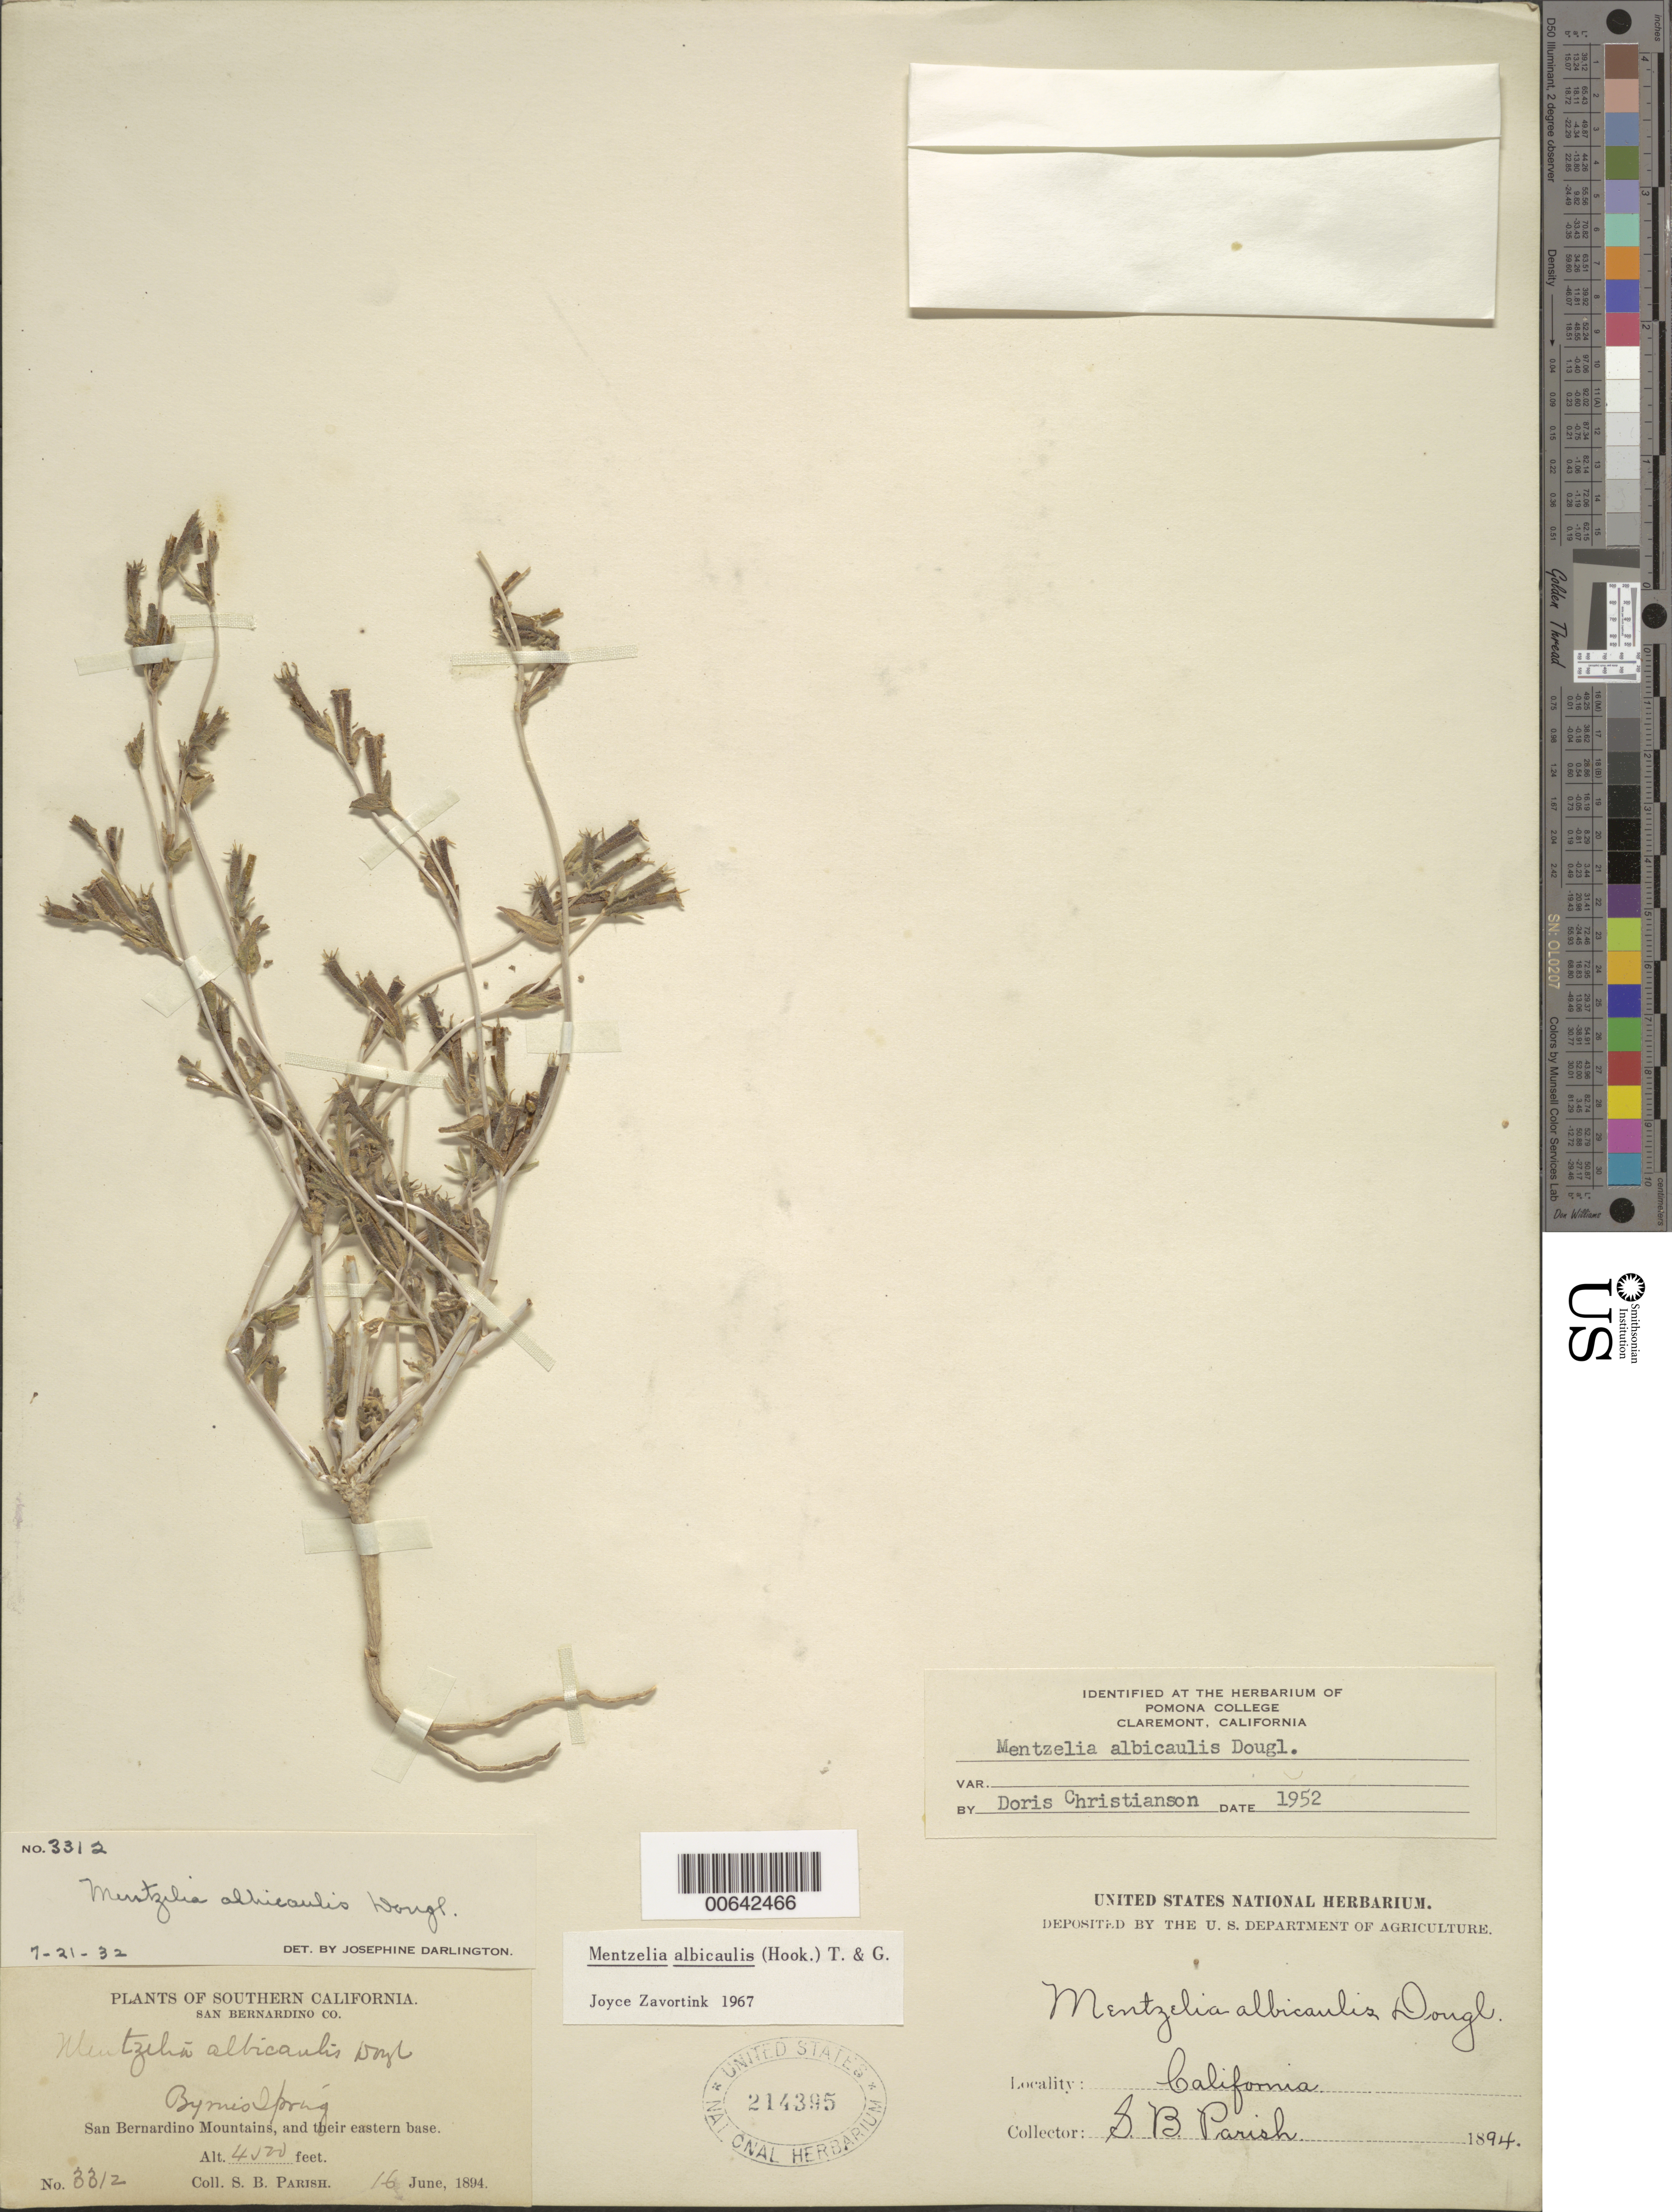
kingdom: Plantae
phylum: Tracheophyta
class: Magnoliopsida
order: Cornales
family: Loasaceae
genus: Mentzelia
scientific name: Mentzelia albicaulis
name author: (Douglas ex Hook.) Douglas ex Torr. & A. Gray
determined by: Zavortink, J. E.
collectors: S. B. Parish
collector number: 3312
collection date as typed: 16 Jun 1894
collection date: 1894-06-16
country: United States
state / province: California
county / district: San Bernardino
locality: Byrnis (?) Spring, San Bernardino Mts., and their eastern base.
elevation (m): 1219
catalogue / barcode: US 214395